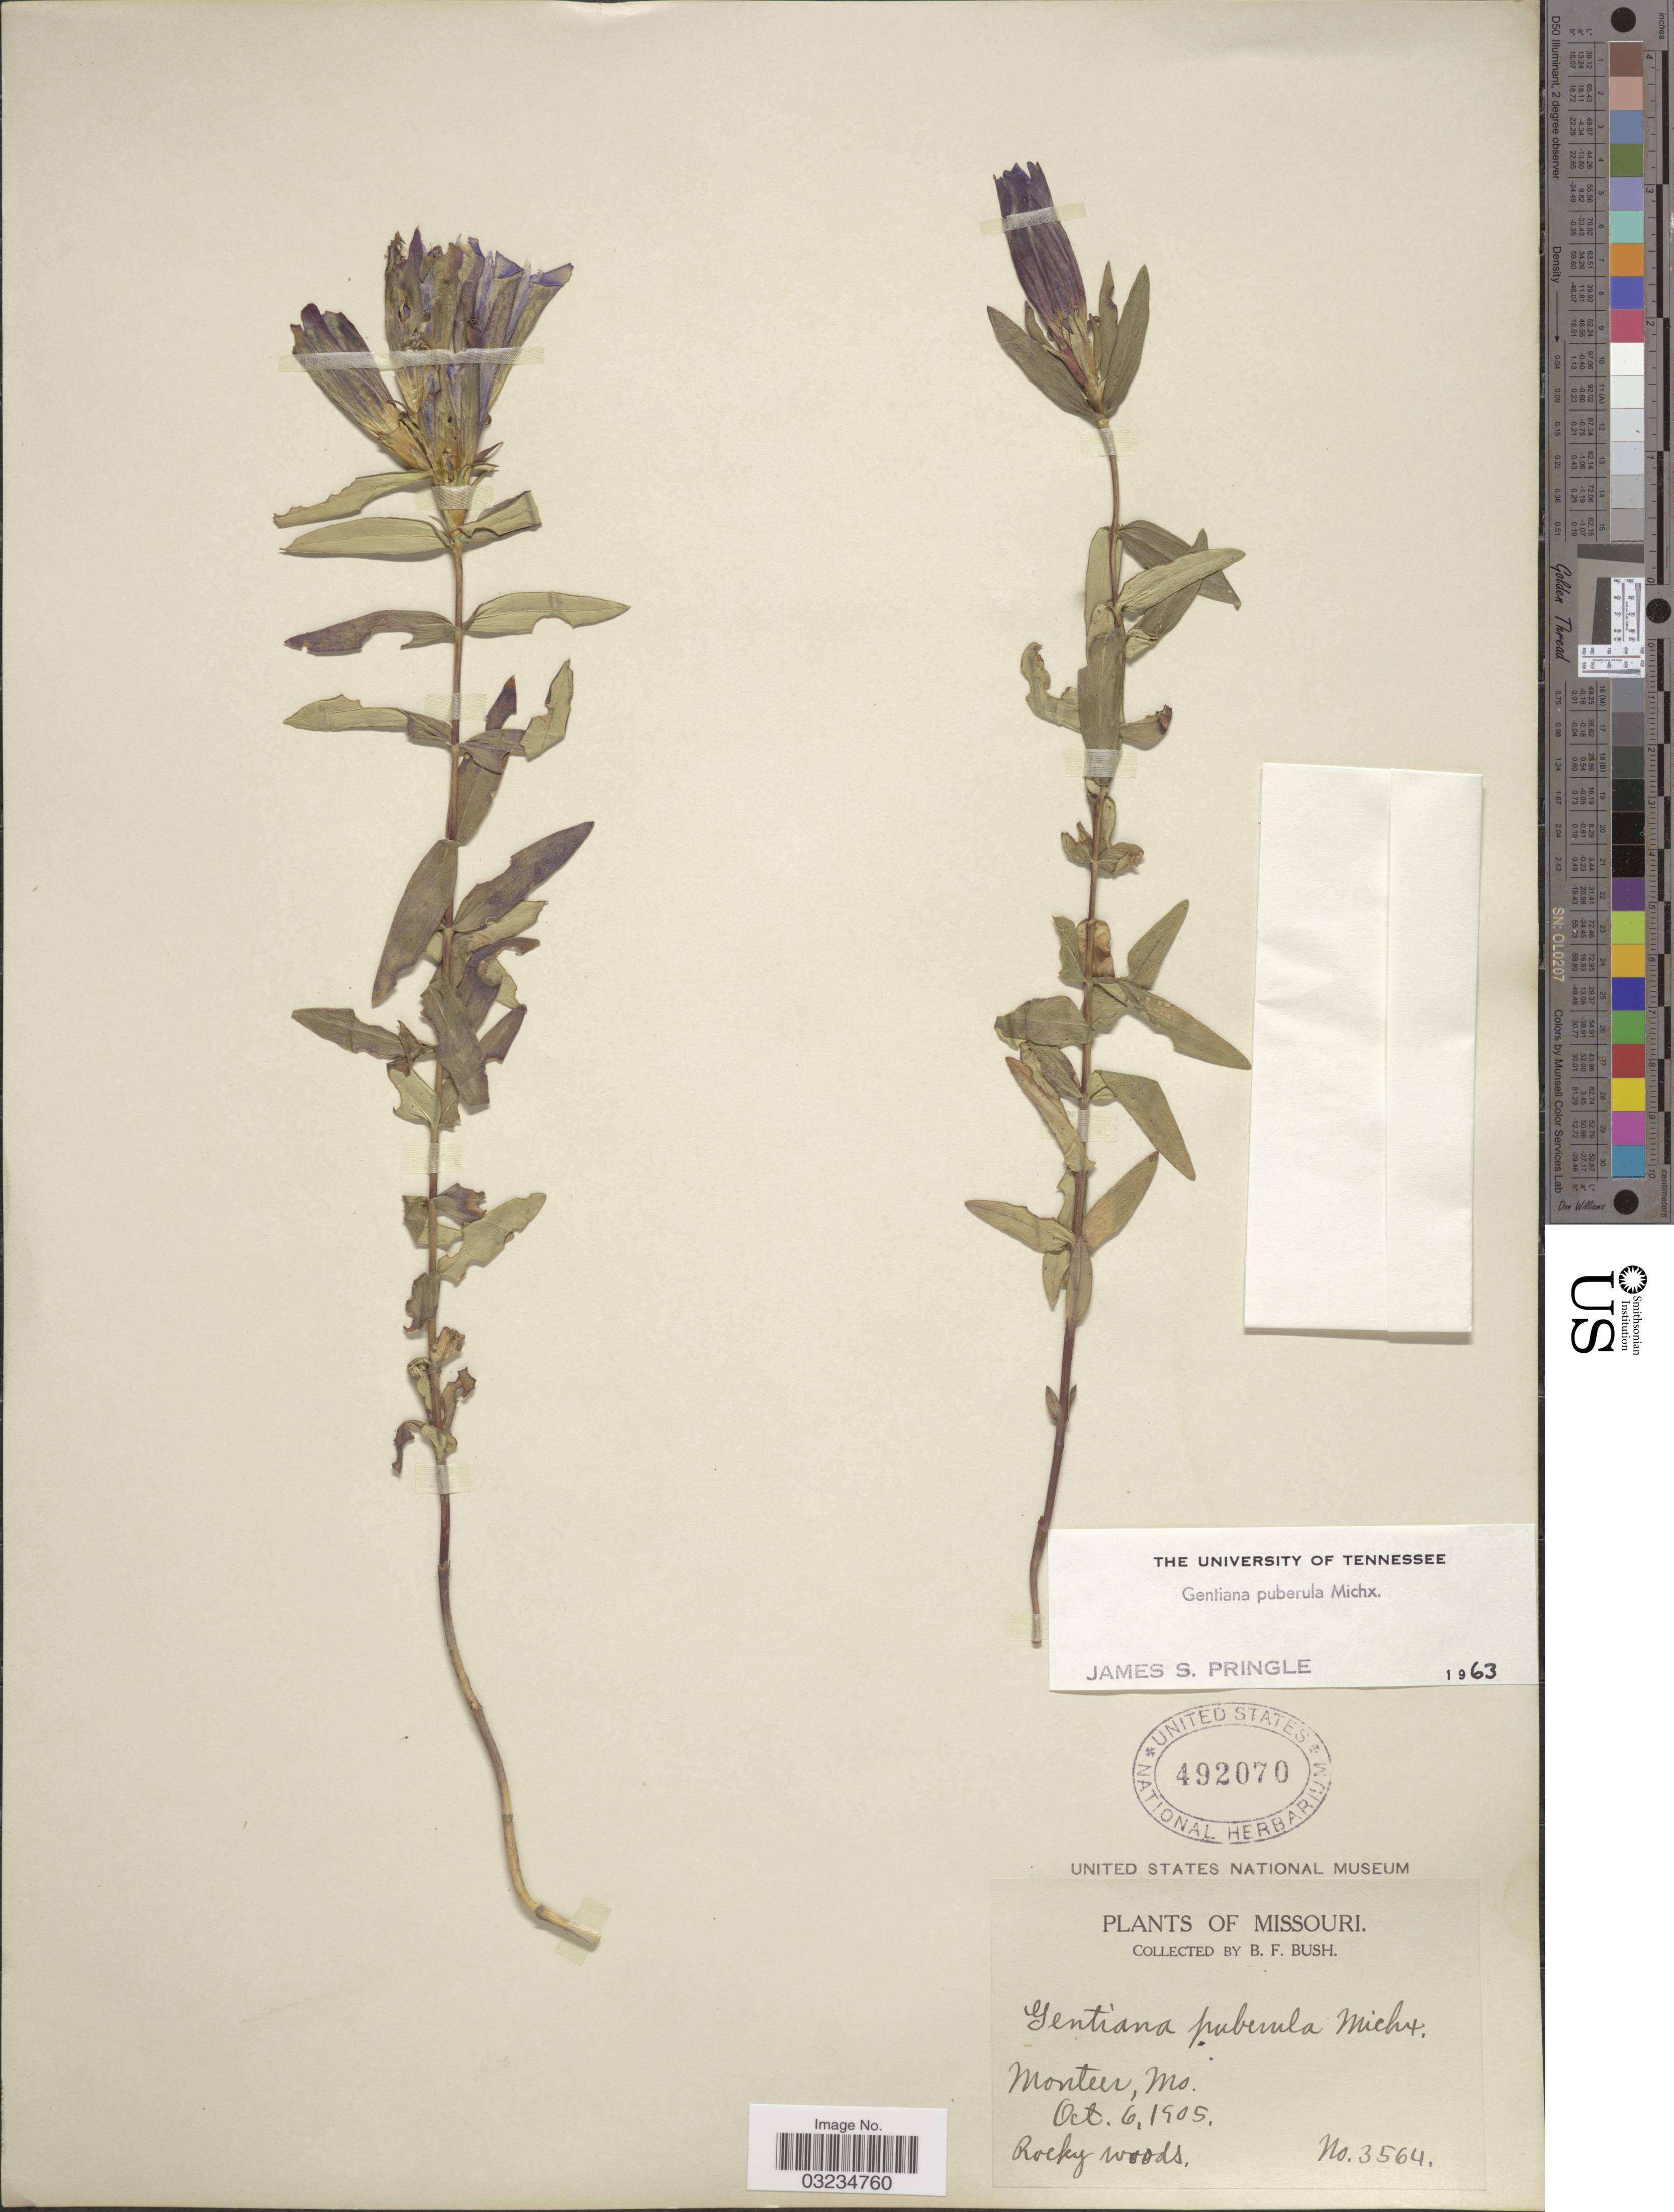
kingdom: Plantae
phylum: Tracheophyta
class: Magnoliopsida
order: Gentianales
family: Gentianaceae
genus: Gentiana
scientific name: Gentiana puberula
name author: Michx.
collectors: B. F. Bush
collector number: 3564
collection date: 1905-10-06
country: United States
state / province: Missouri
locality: Monteer.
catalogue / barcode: US 492070